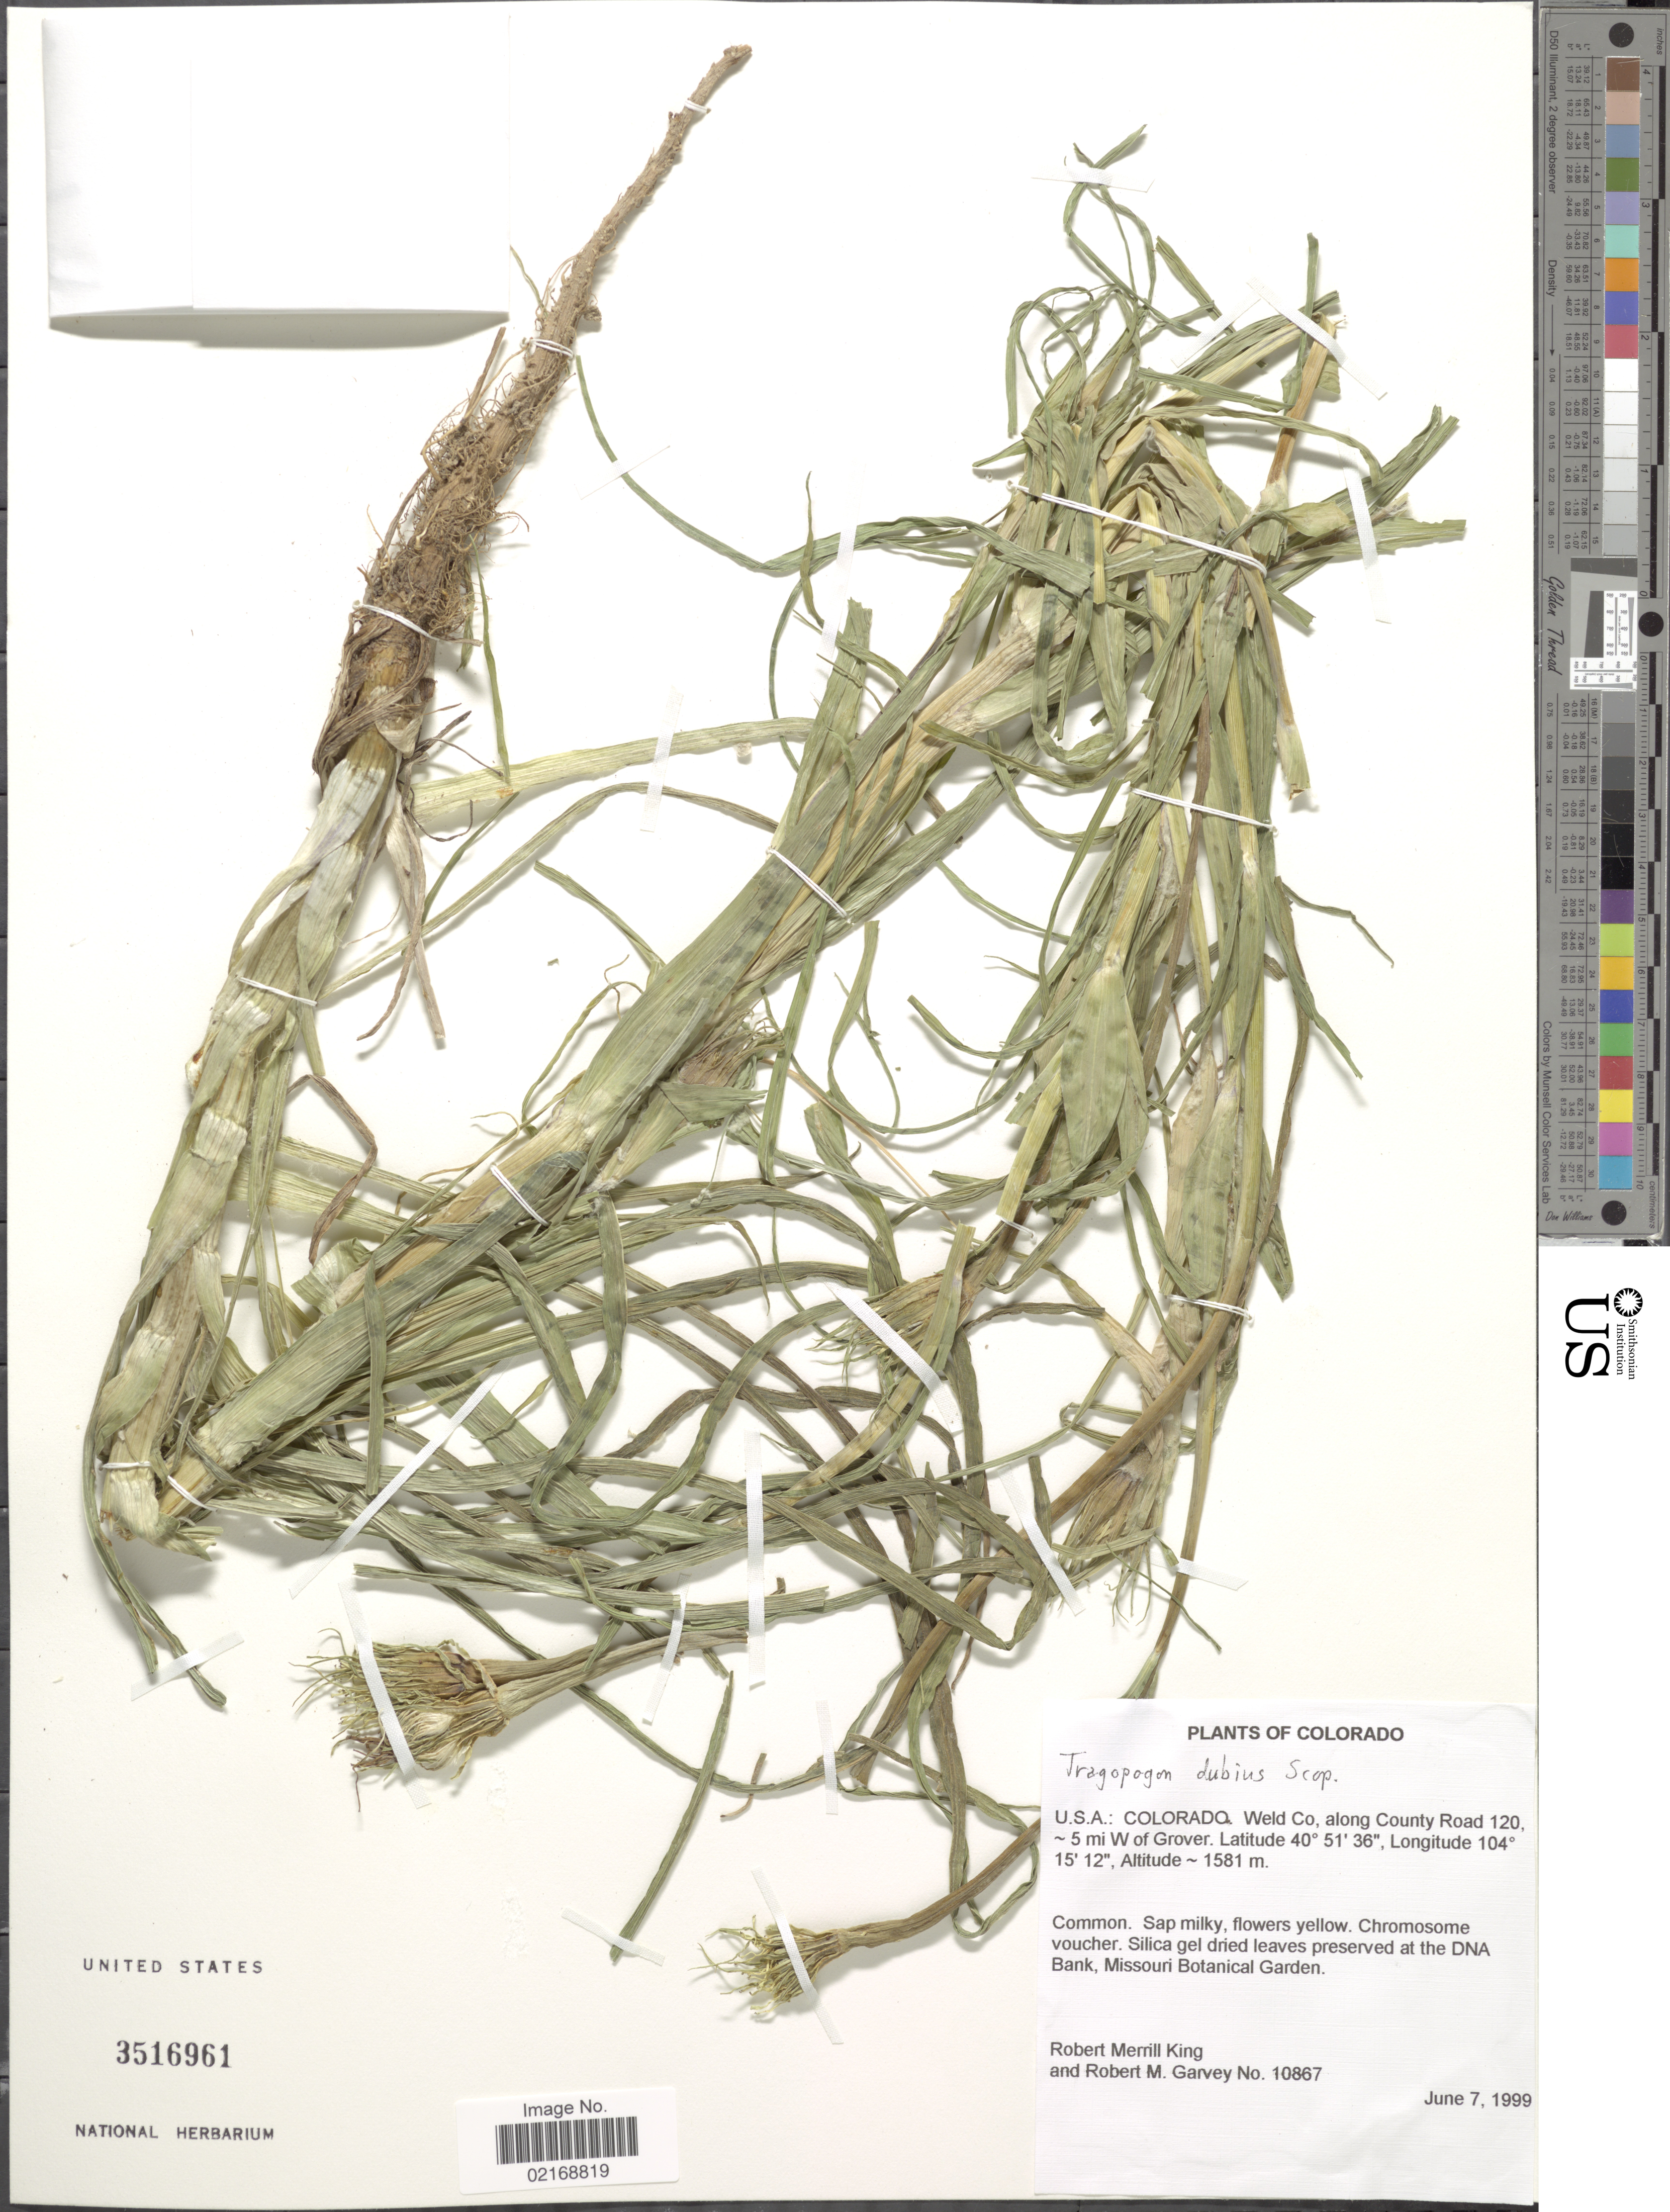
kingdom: Plantae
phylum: Tracheophyta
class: Magnoliopsida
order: Asterales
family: Asteraceae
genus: Tragopogon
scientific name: Tragopogon dubius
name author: Scop.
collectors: R. M. King & R. Garvey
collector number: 10867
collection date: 1999-06-07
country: United States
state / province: Colorado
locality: Weld Co. along County Road 120. ~ 5 mi W of Grover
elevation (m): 1581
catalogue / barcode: US 3516961